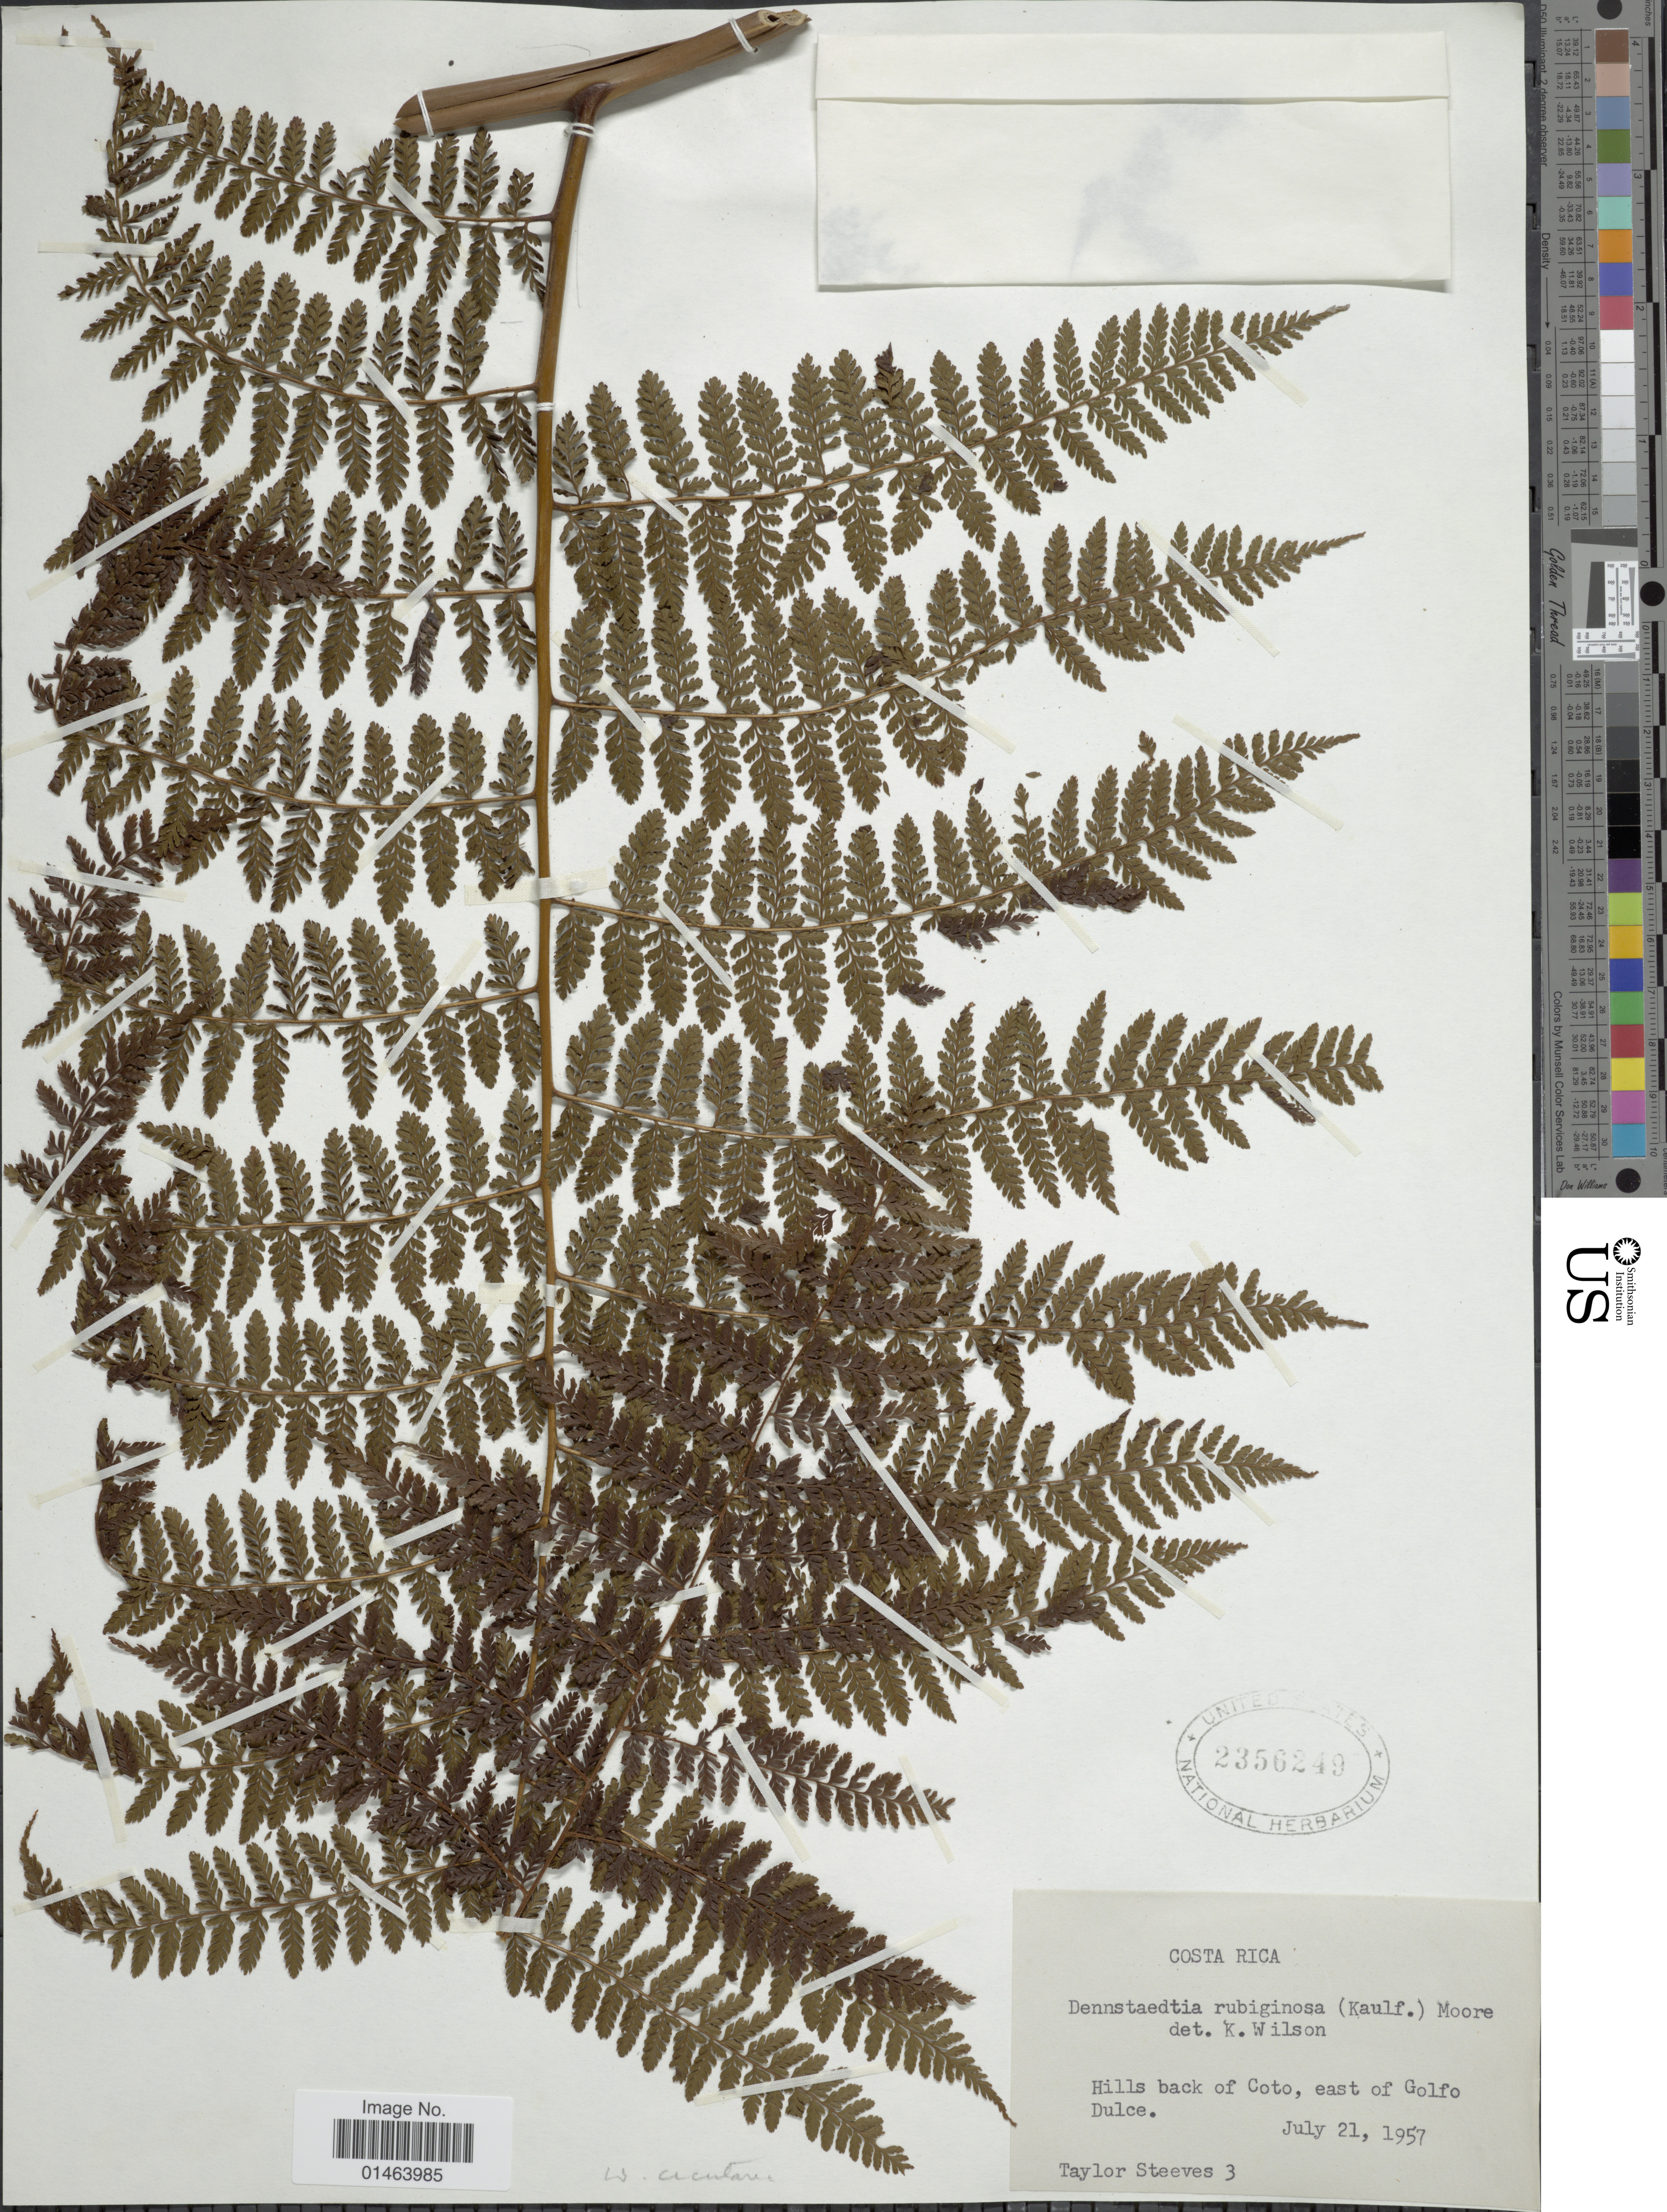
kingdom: Plantae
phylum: Tracheophyta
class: Polypodiopsida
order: Polypodiales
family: Dennstaedtiaceae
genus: Dennstaedtia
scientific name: Dennstaedtia cicutaria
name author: (Sw.) T. Moore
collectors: T. Steeves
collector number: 3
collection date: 1957-07-21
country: Costa Rica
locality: Costa Rica, Hills back of Coto, east of Golfo Dulce.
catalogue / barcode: US 2356249